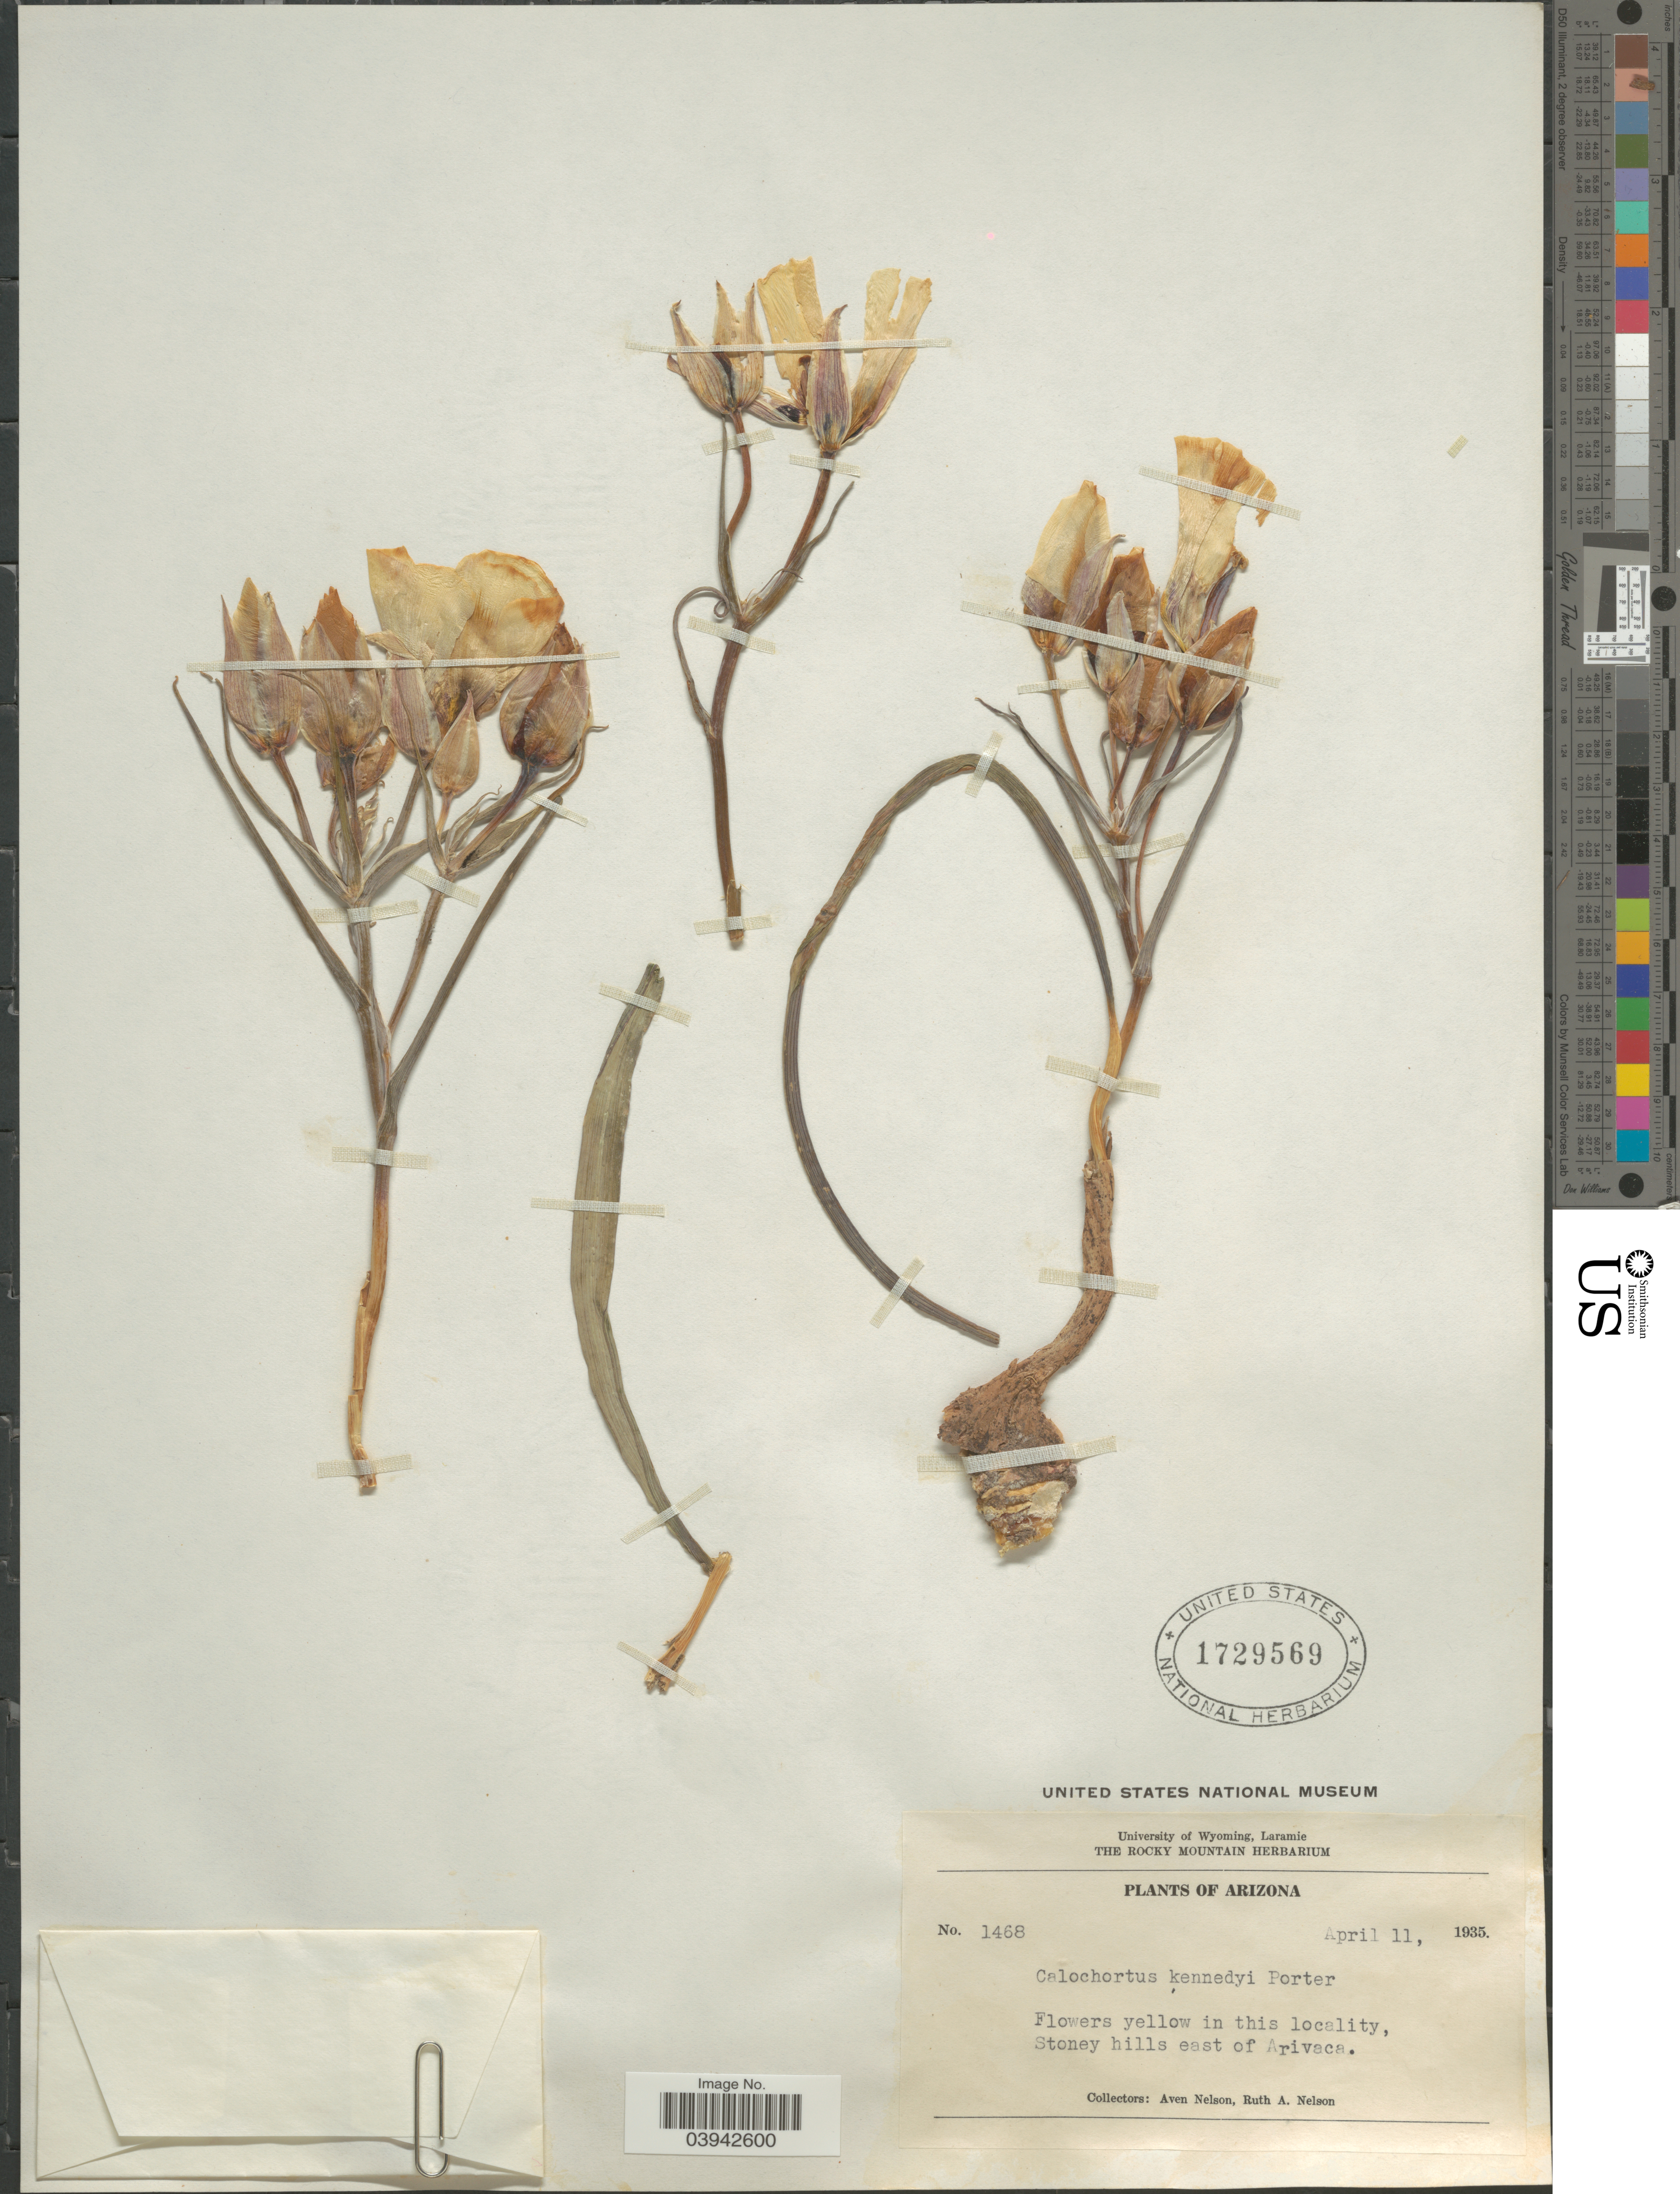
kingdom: Plantae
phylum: Tracheophyta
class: Liliopsida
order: Liliales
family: Liliaceae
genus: Calochortus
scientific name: Calochortus kennedyi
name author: Porter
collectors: A. Nelson & R. A. Nelson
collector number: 1468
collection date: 1935-04-11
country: United States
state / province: Arizona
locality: Stoney hills east of Arivaca.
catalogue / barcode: US 1729569